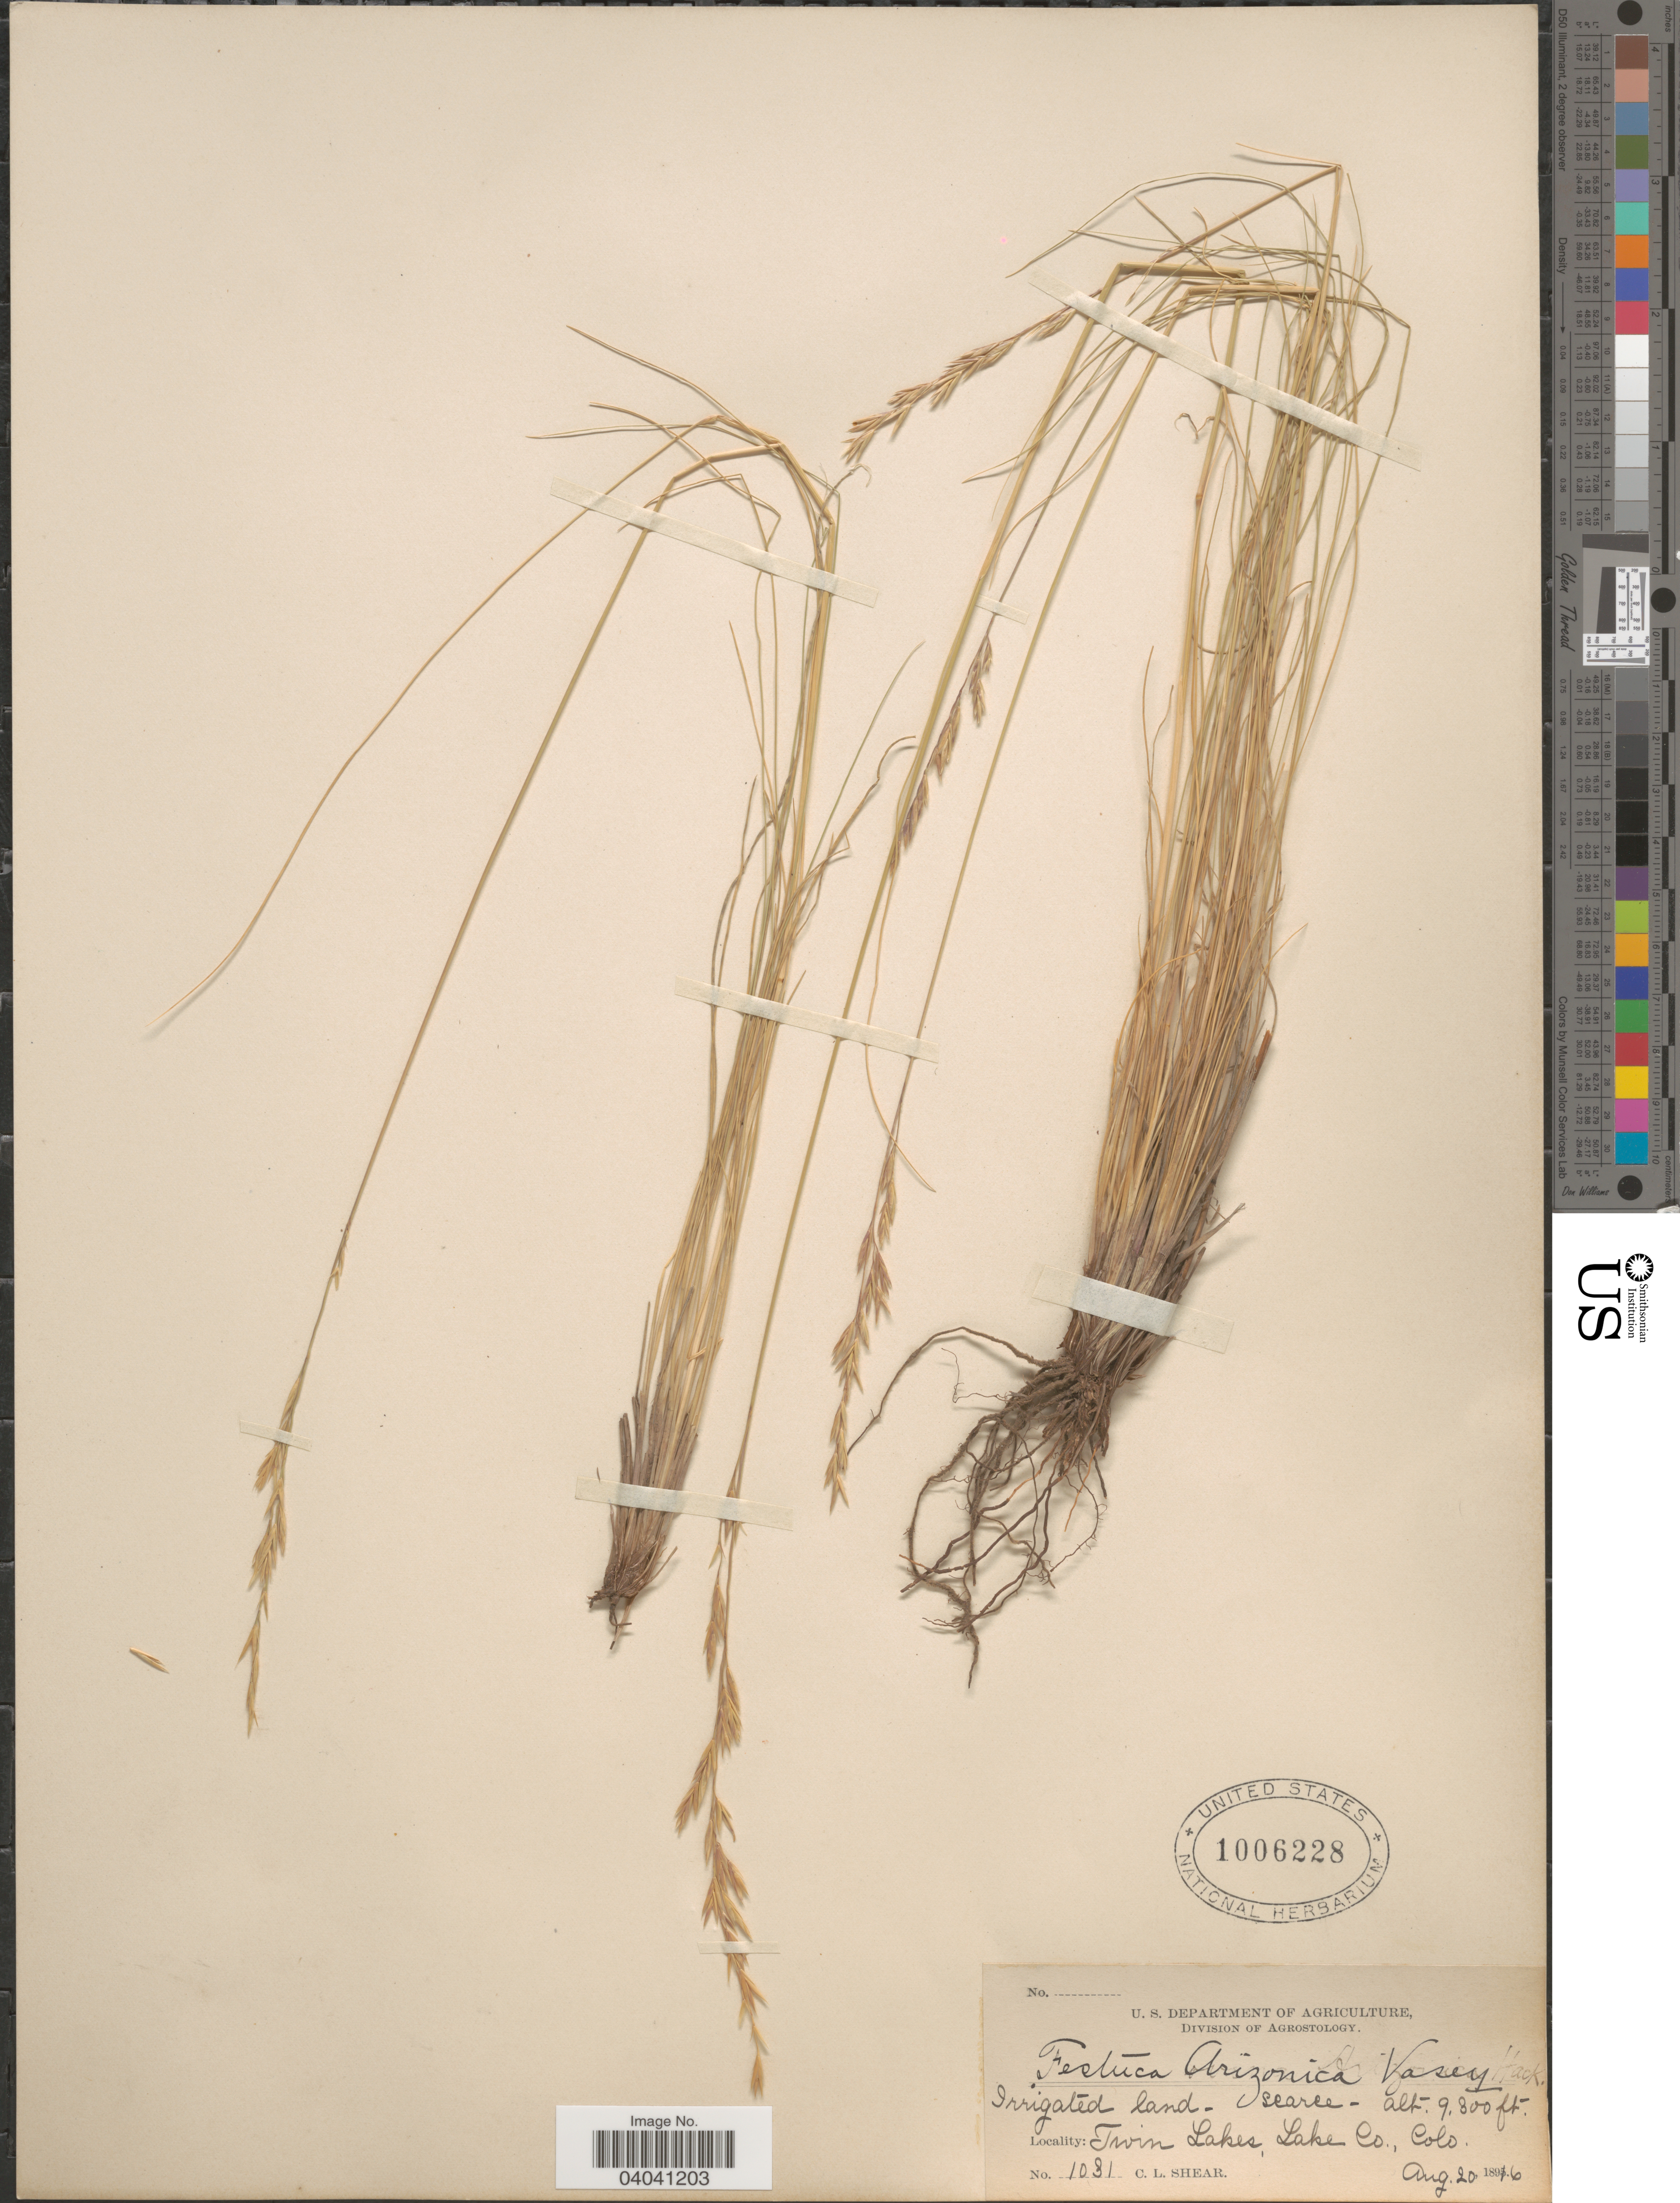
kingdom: Plantae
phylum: Tracheophyta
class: Liliopsida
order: Poales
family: Poaceae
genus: Festuca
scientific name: Festuca arizonica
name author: Vasey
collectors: C. L. Shear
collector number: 1031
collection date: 1896-08-20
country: United States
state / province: Colorado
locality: Twin Lakes, Lake Co.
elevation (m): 2835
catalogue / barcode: US 1006228